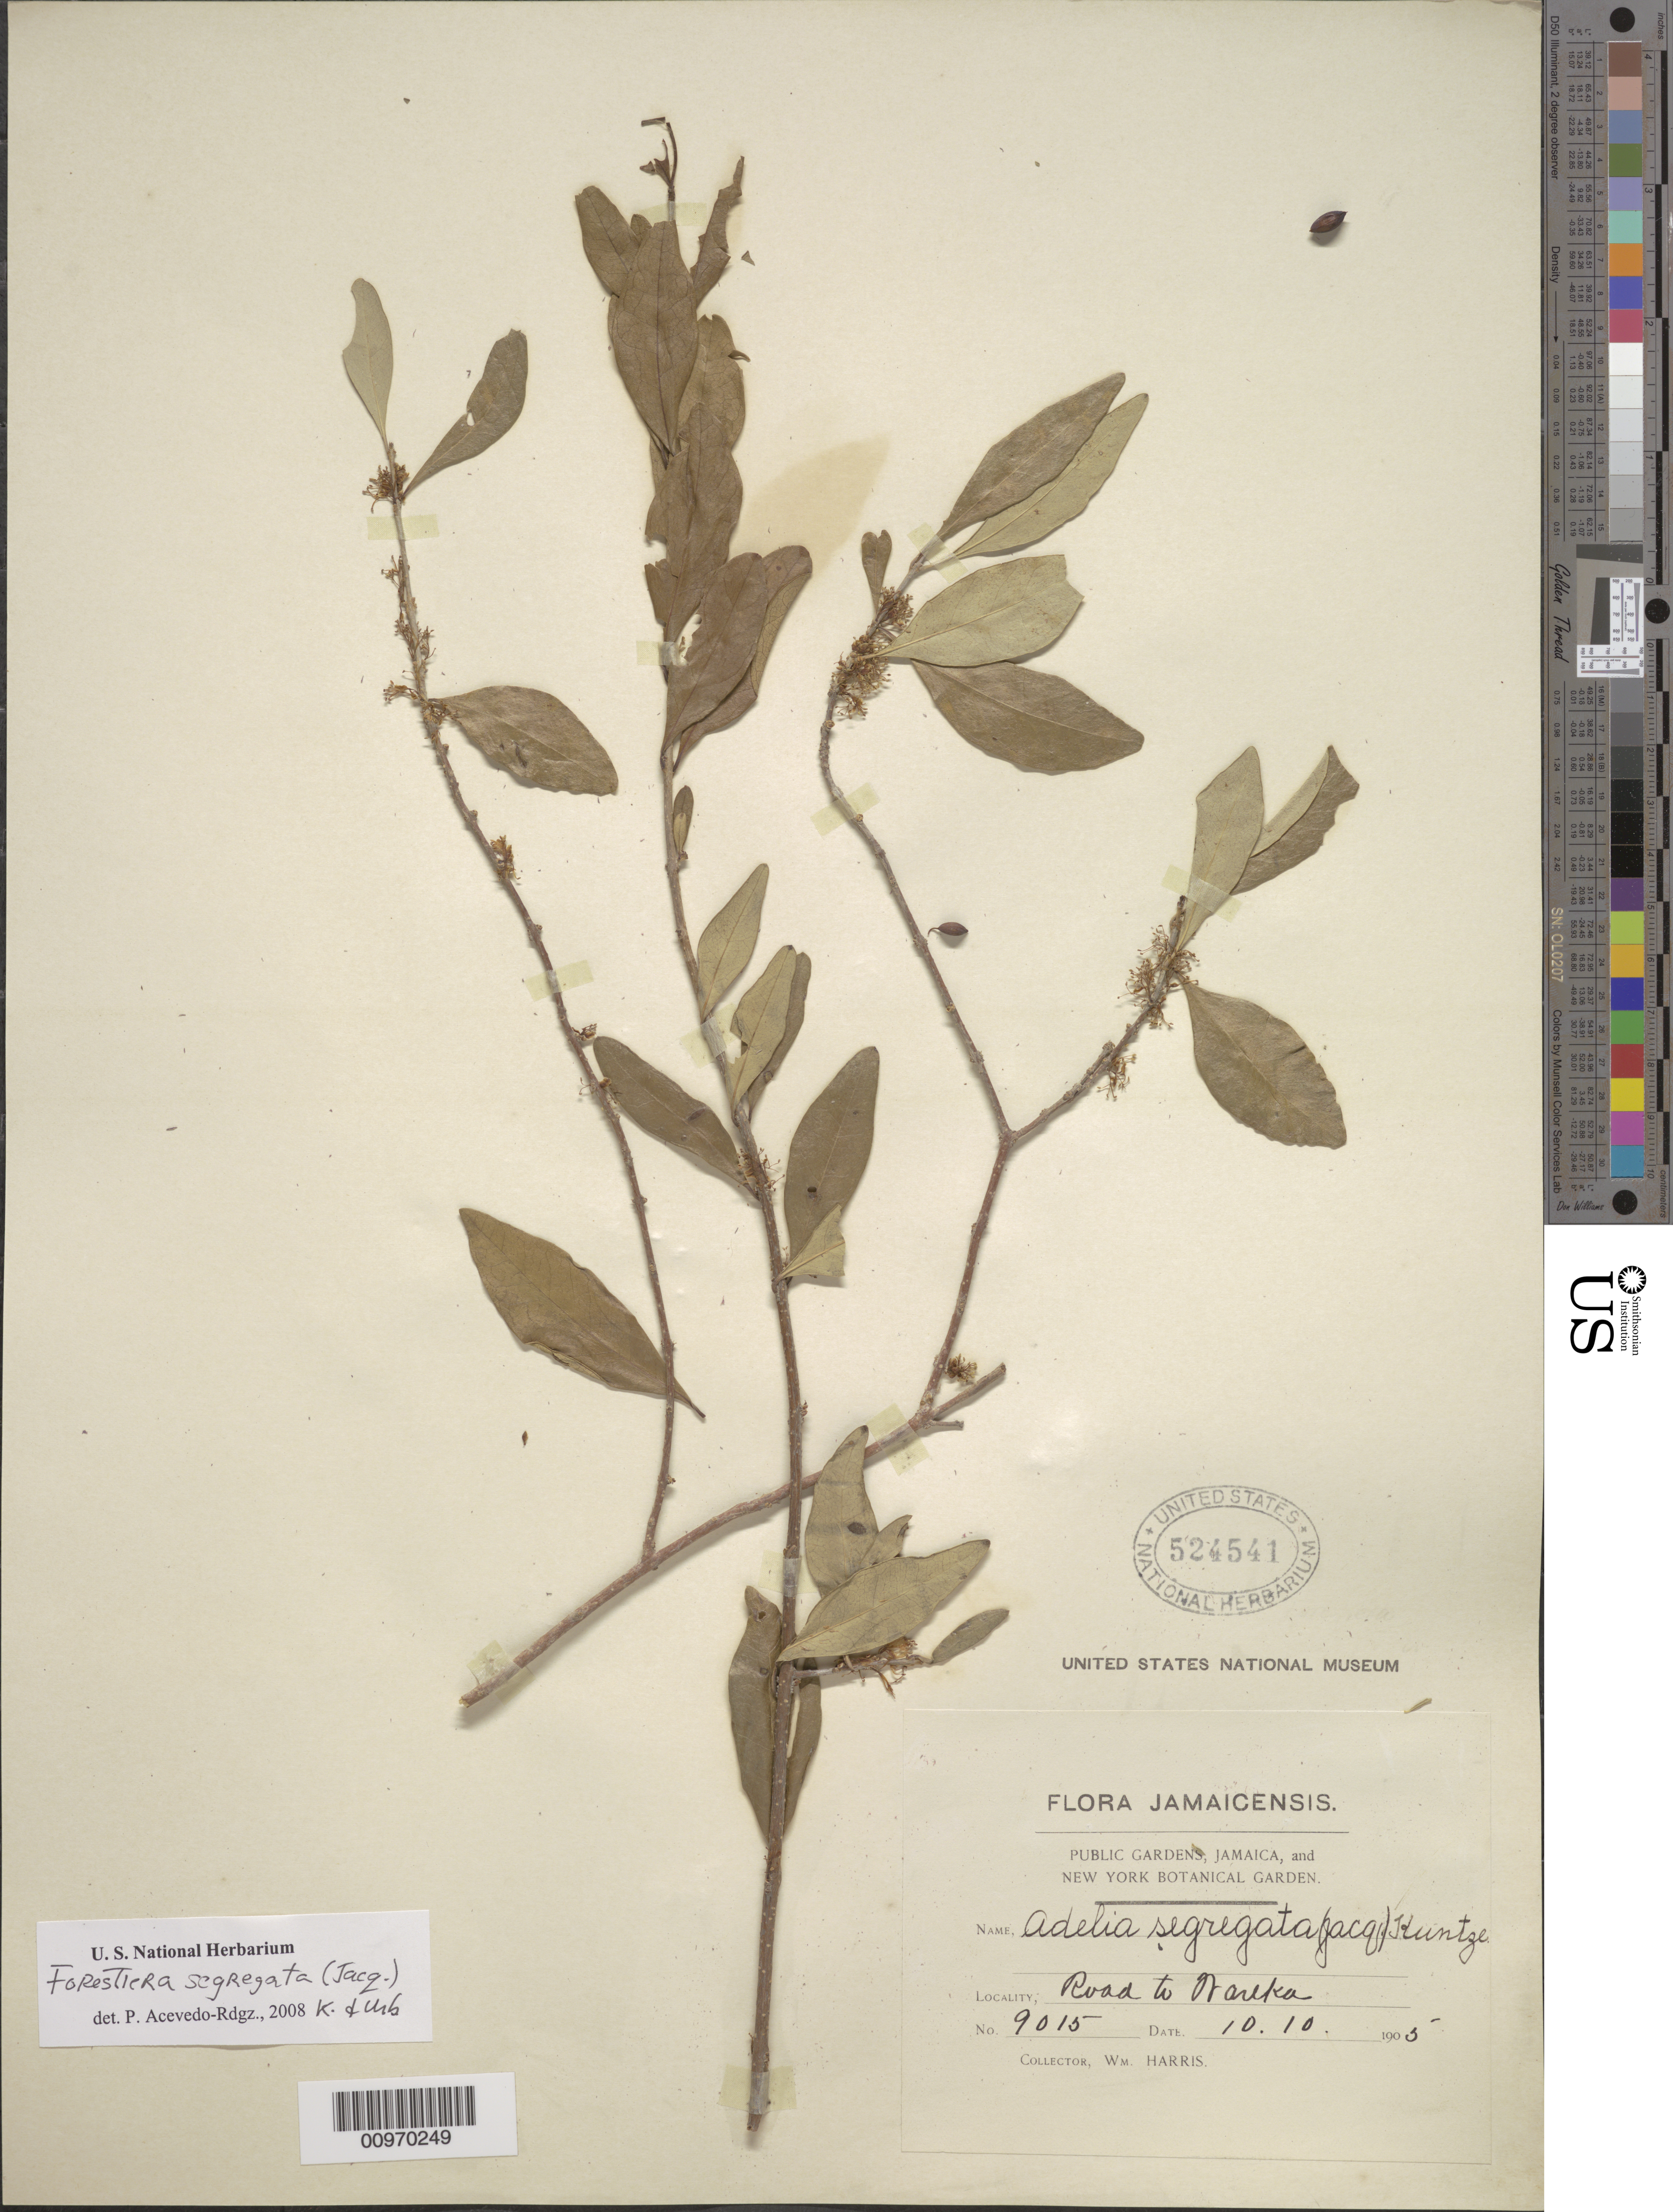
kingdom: Plantae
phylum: Tracheophyta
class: Magnoliopsida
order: Lamiales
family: Oleaceae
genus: Forestiera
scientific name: Forestiera segregata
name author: (Jacq.) Krug & Urb.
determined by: Acevedo-Rodríguez, P., (BOT), Smithsonian Institution - National Museum of Natural History (UNITED STATES)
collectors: W. H. Harris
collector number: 9015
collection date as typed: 10 Oct 1905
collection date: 1905-10-10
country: Jamaica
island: Jamaica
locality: Road to "Wareka"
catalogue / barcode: US 524541